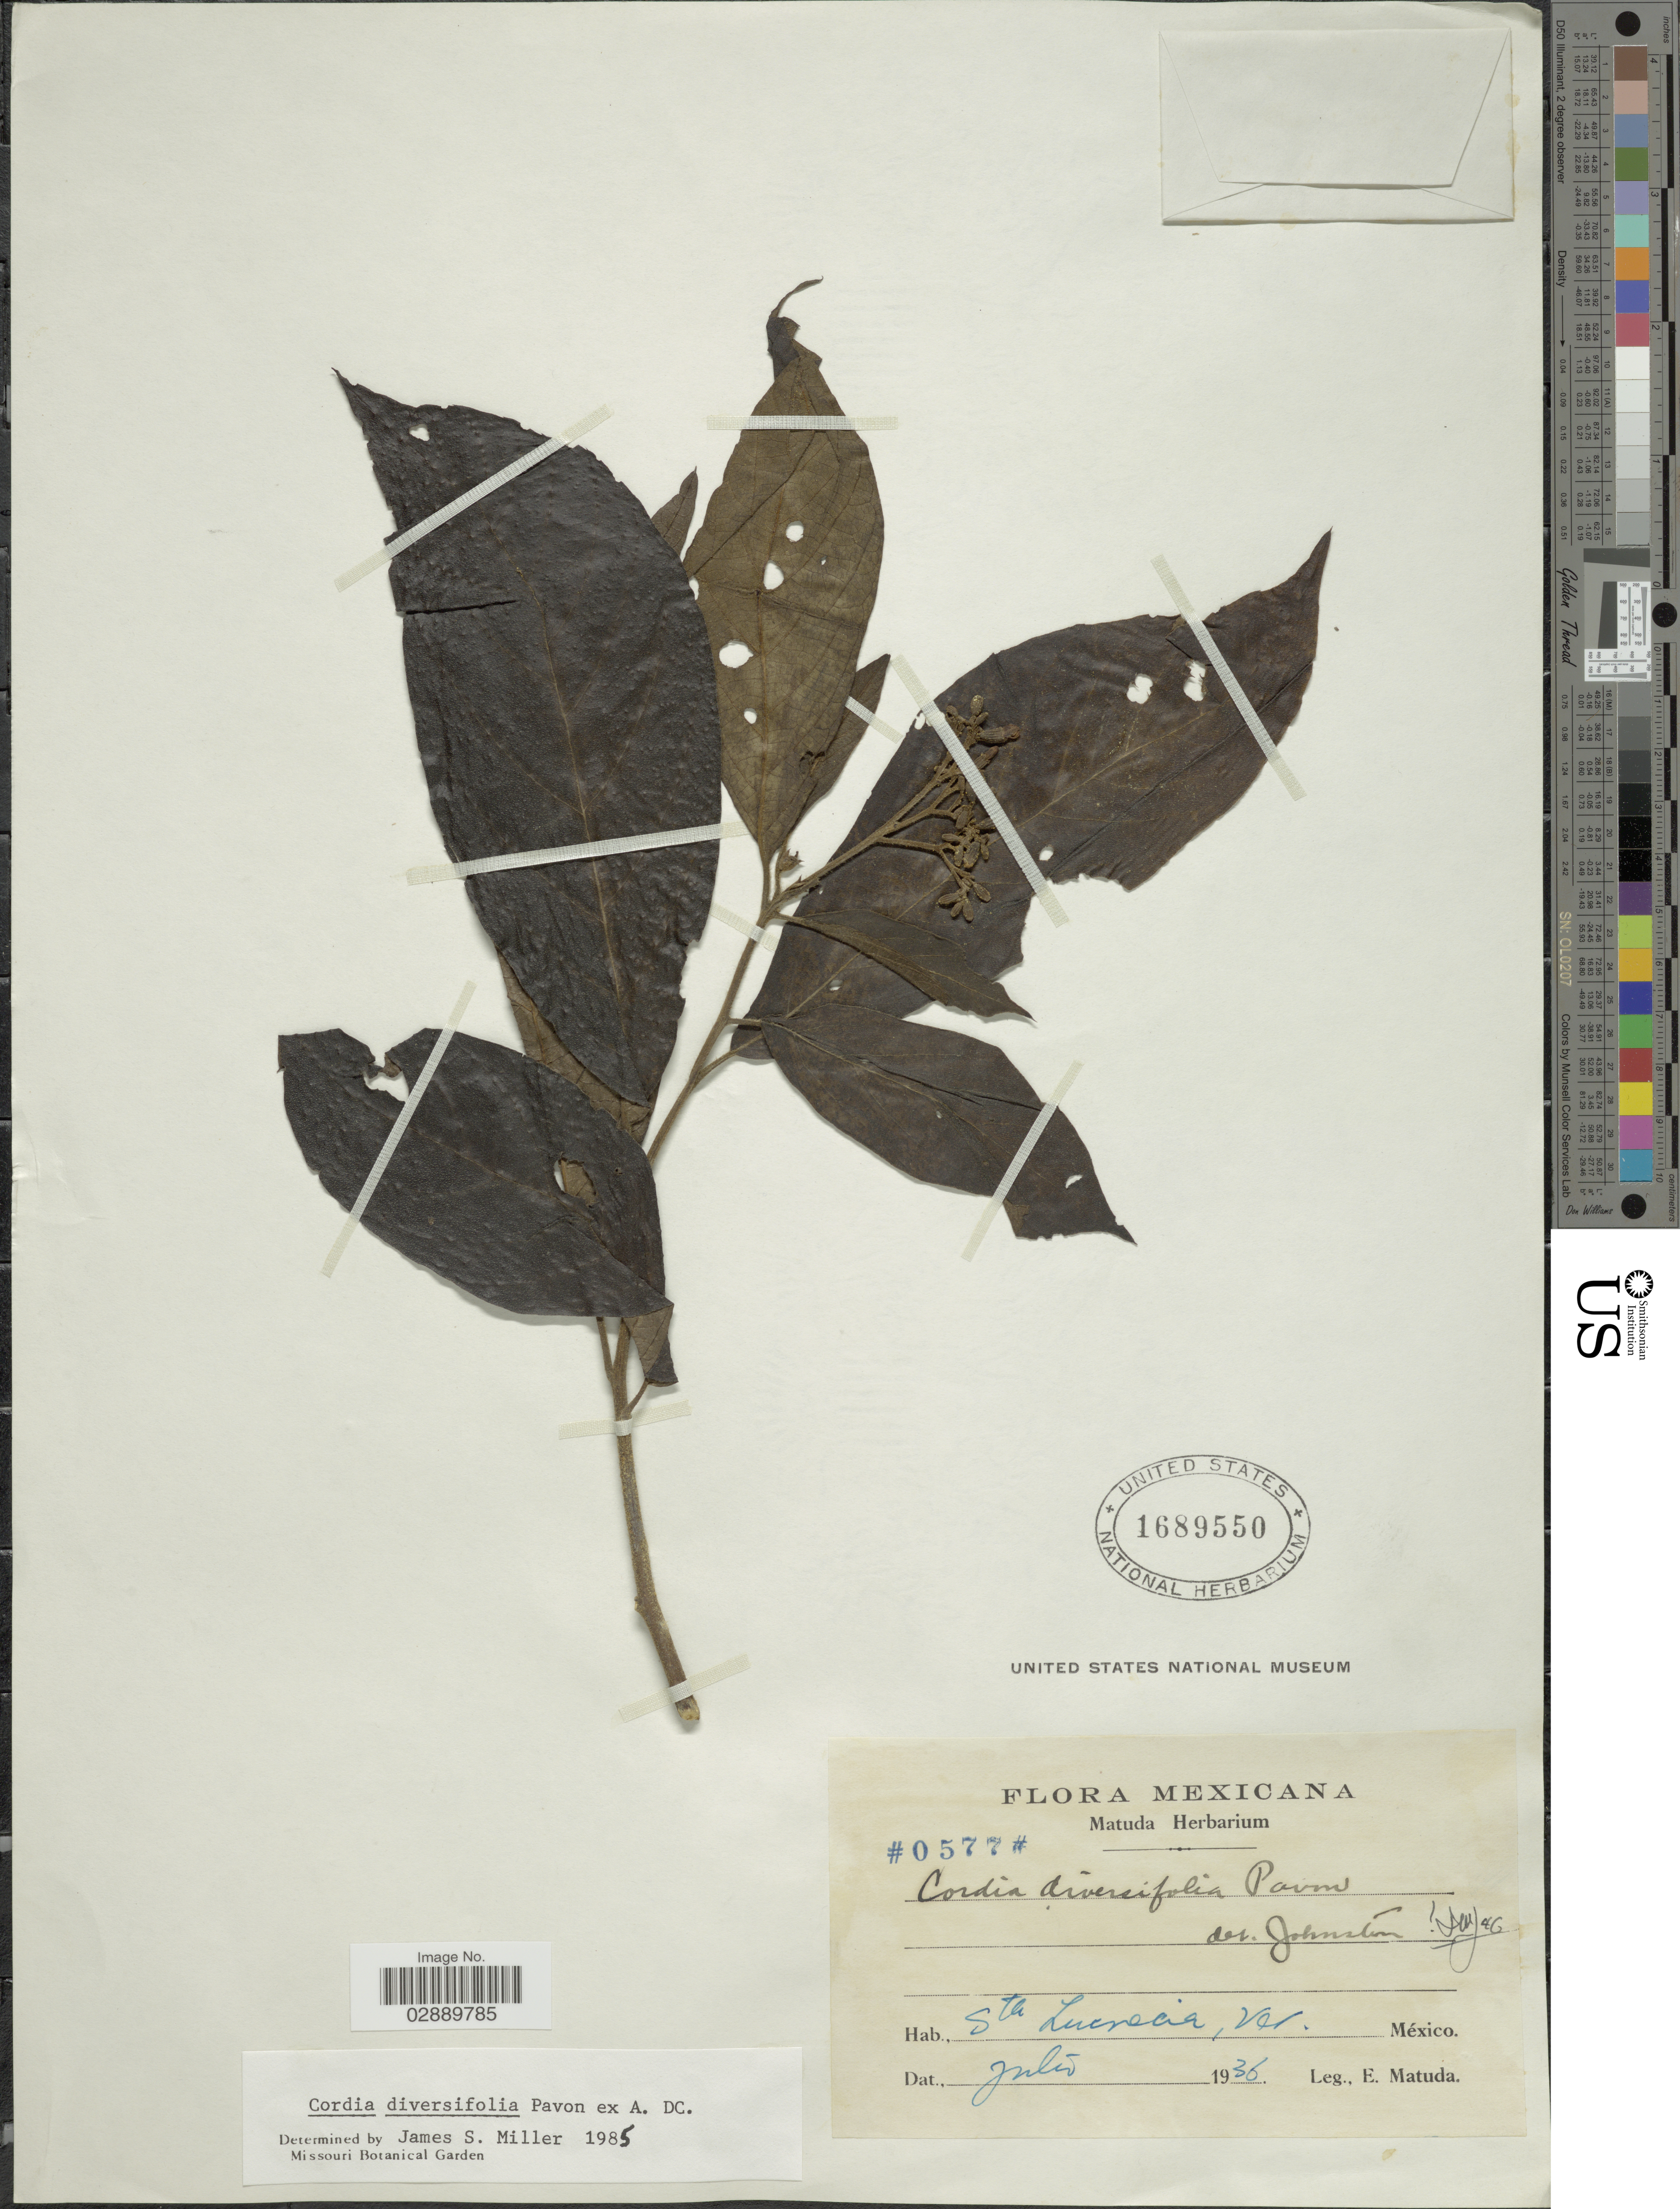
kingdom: Plantae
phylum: Tracheophyta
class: Magnoliopsida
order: Boraginales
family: Cordiaceae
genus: Cordia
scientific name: Cordia diversifolia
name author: Pav. ex DC.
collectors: E. Matuda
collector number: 0577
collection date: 1936-07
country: Mexico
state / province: Veracruz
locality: St Lucrecia, Ver.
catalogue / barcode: US 1689550